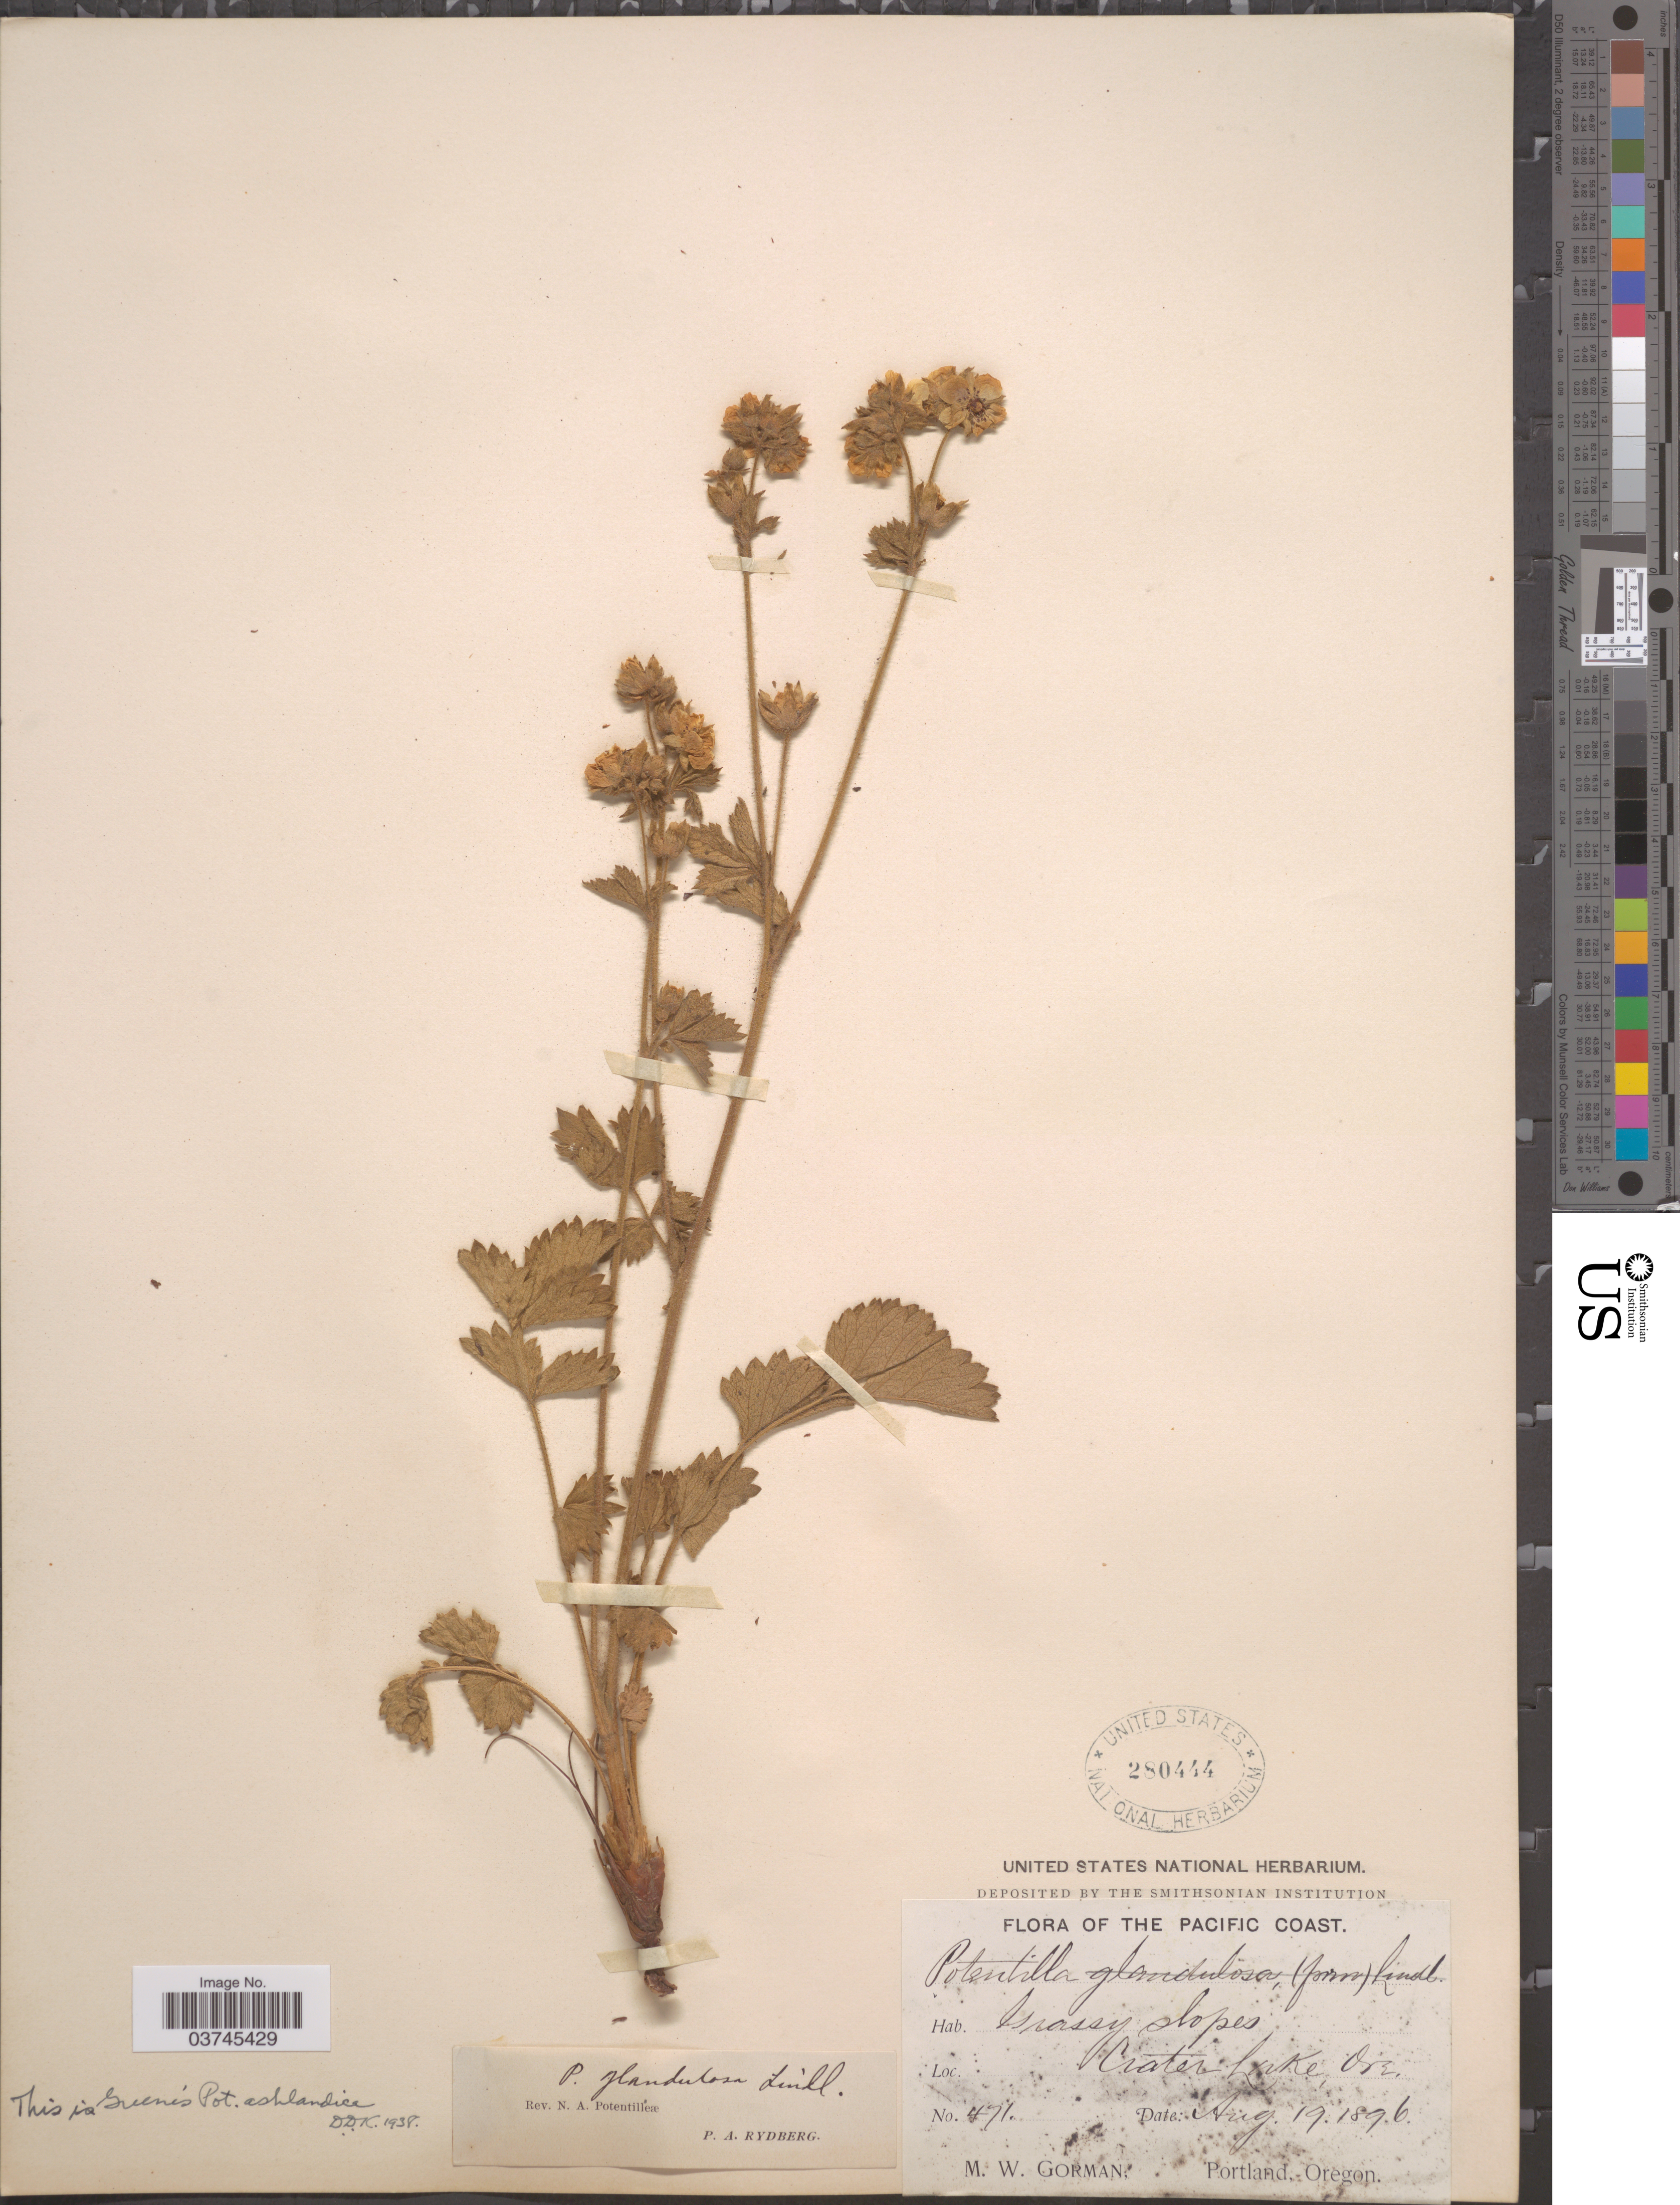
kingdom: Plantae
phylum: Tracheophyta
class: Magnoliopsida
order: Rosales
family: Rosaceae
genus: Drymocallis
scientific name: Drymocallis ashlandica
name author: (Greene) Rydb.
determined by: Strong, Mark T., (BOT), Smithsonian Institution - National Museum of Natural History (UNITED STATES)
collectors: M. W. Gorman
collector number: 471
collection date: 1896-08-19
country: United States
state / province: Oregon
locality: Pacific Coast. Crater Lake.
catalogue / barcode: US 280444